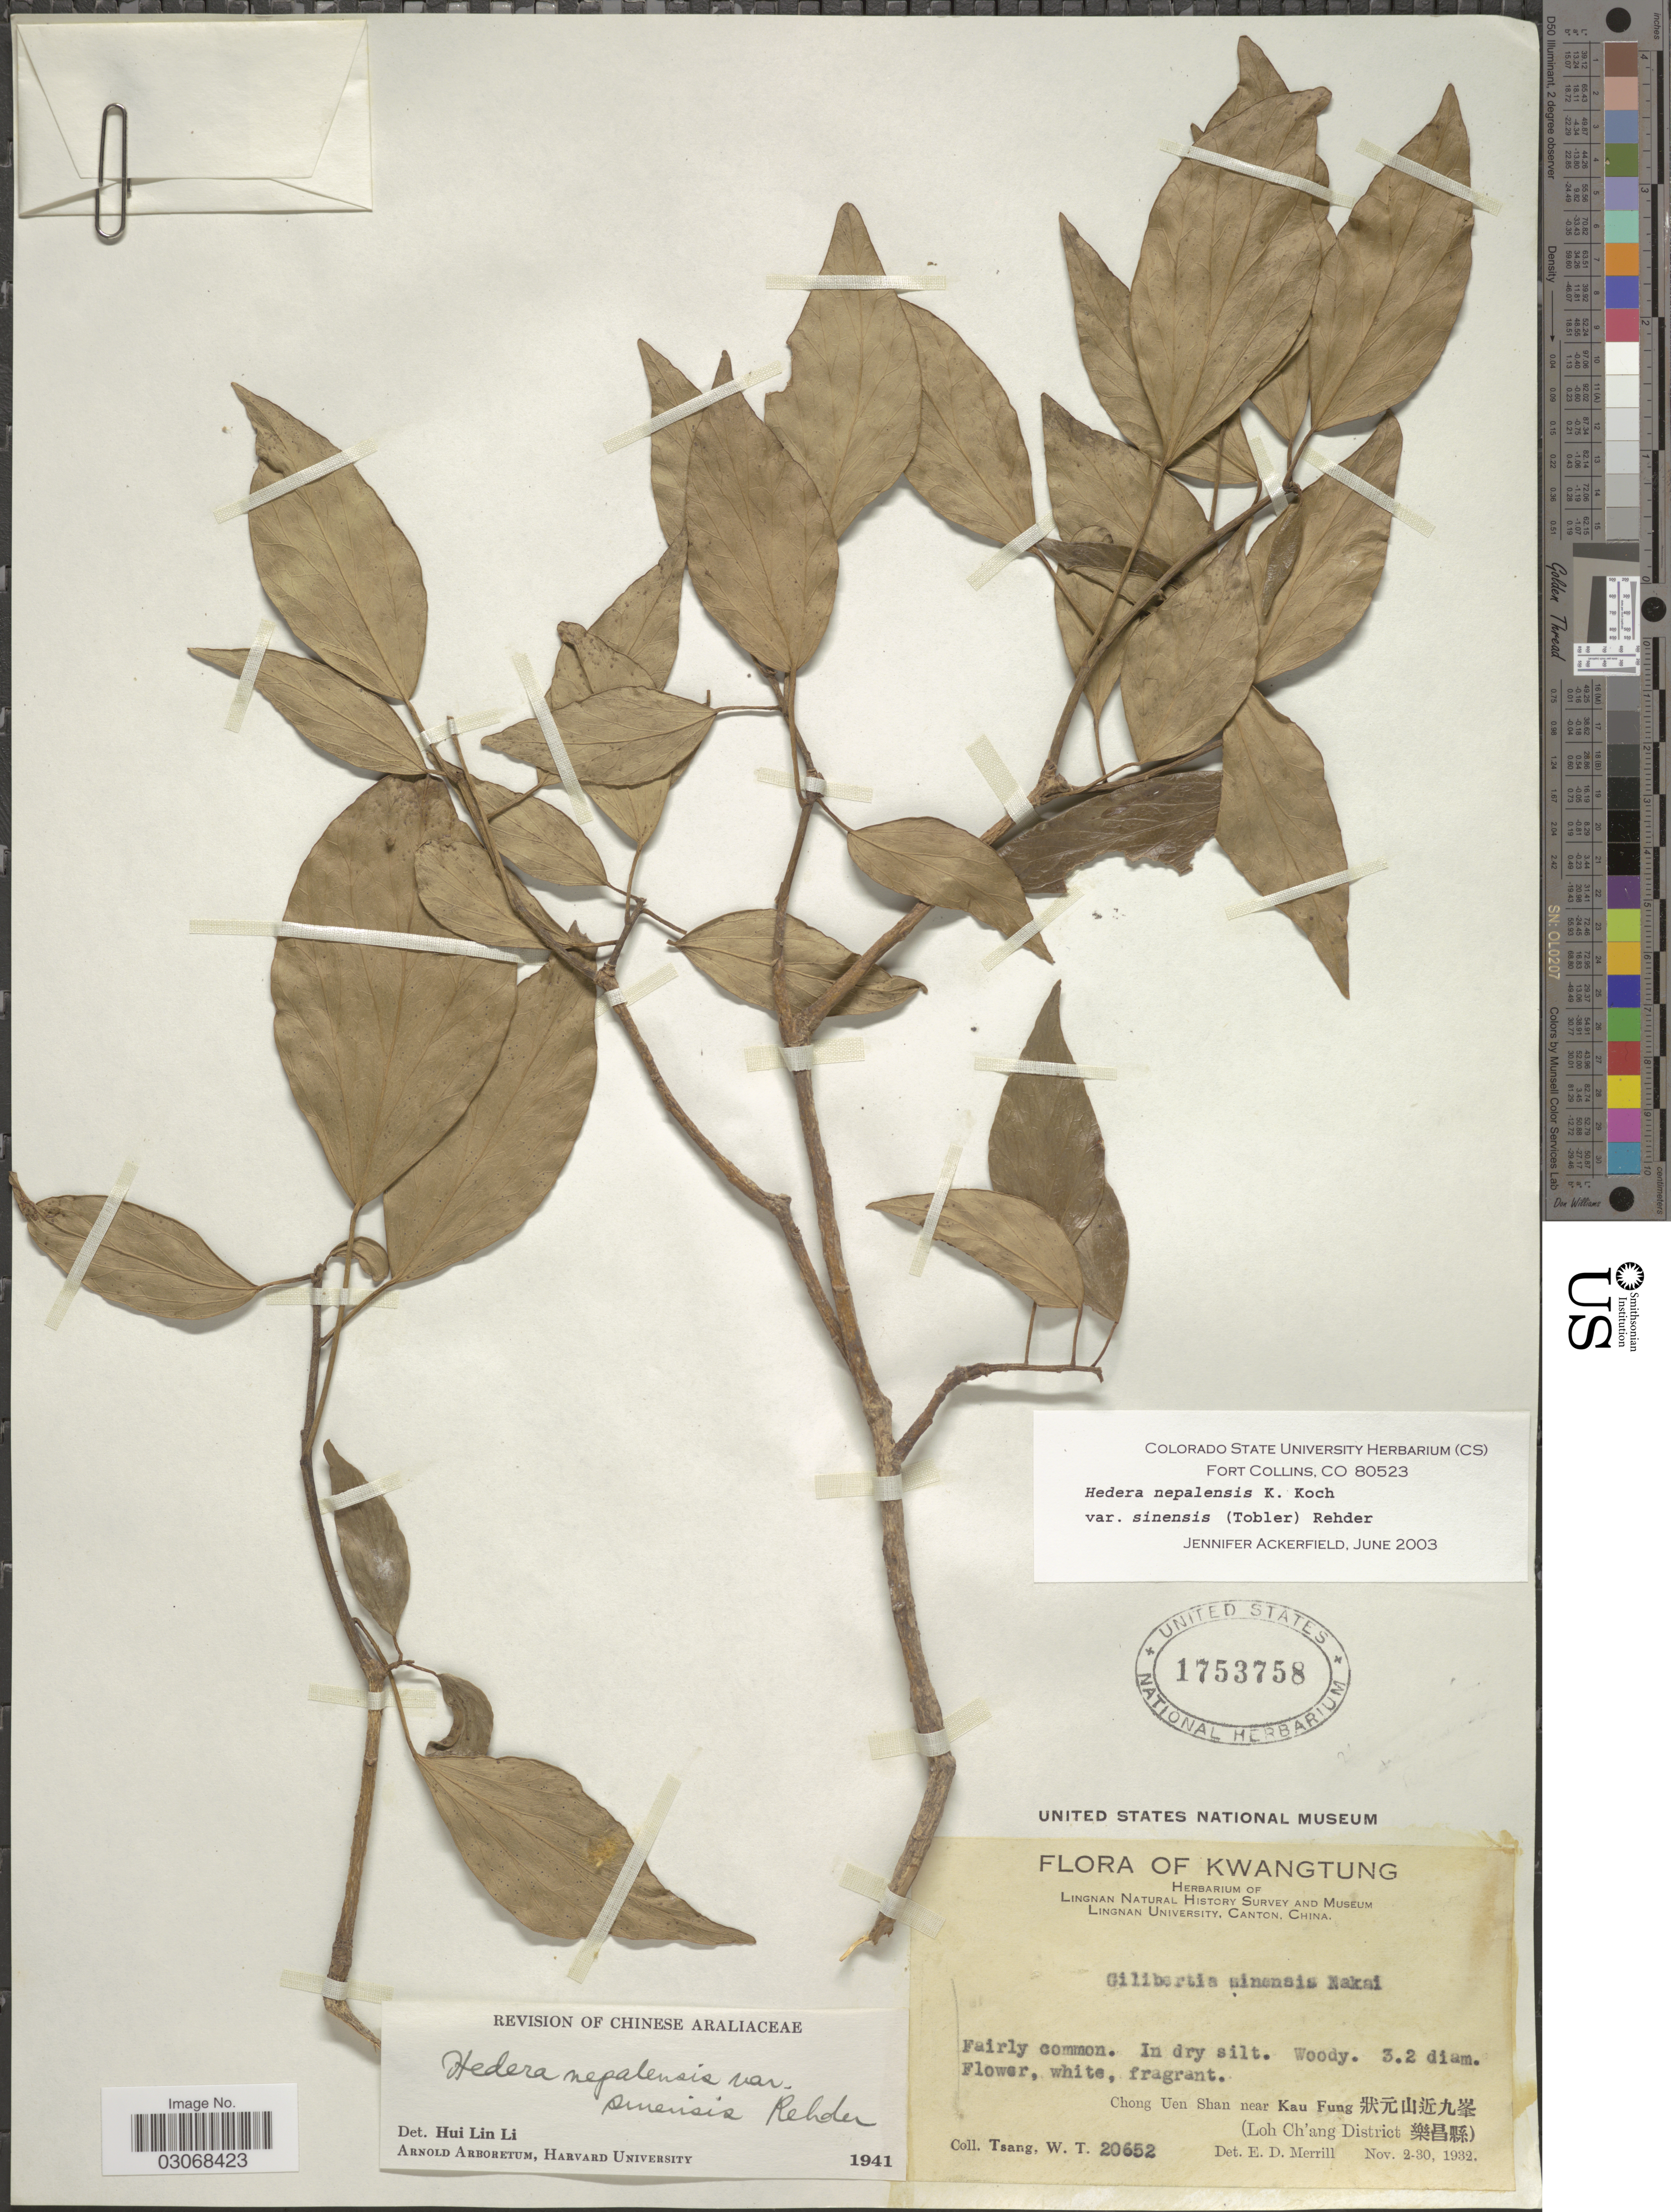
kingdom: Plantae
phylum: Tracheophyta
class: Magnoliopsida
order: Apiales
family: Araliaceae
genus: Hedera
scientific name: Hedera nepalensis var. sinensis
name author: (Tobler) Rehder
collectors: W. T. Tsang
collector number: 20652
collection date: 1932-11-02/1932-11-30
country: China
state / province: Guangdong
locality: Kwangtung, Chong Uen Shan near Kau Fung (Loh Ch'ang District).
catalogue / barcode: US 1753758